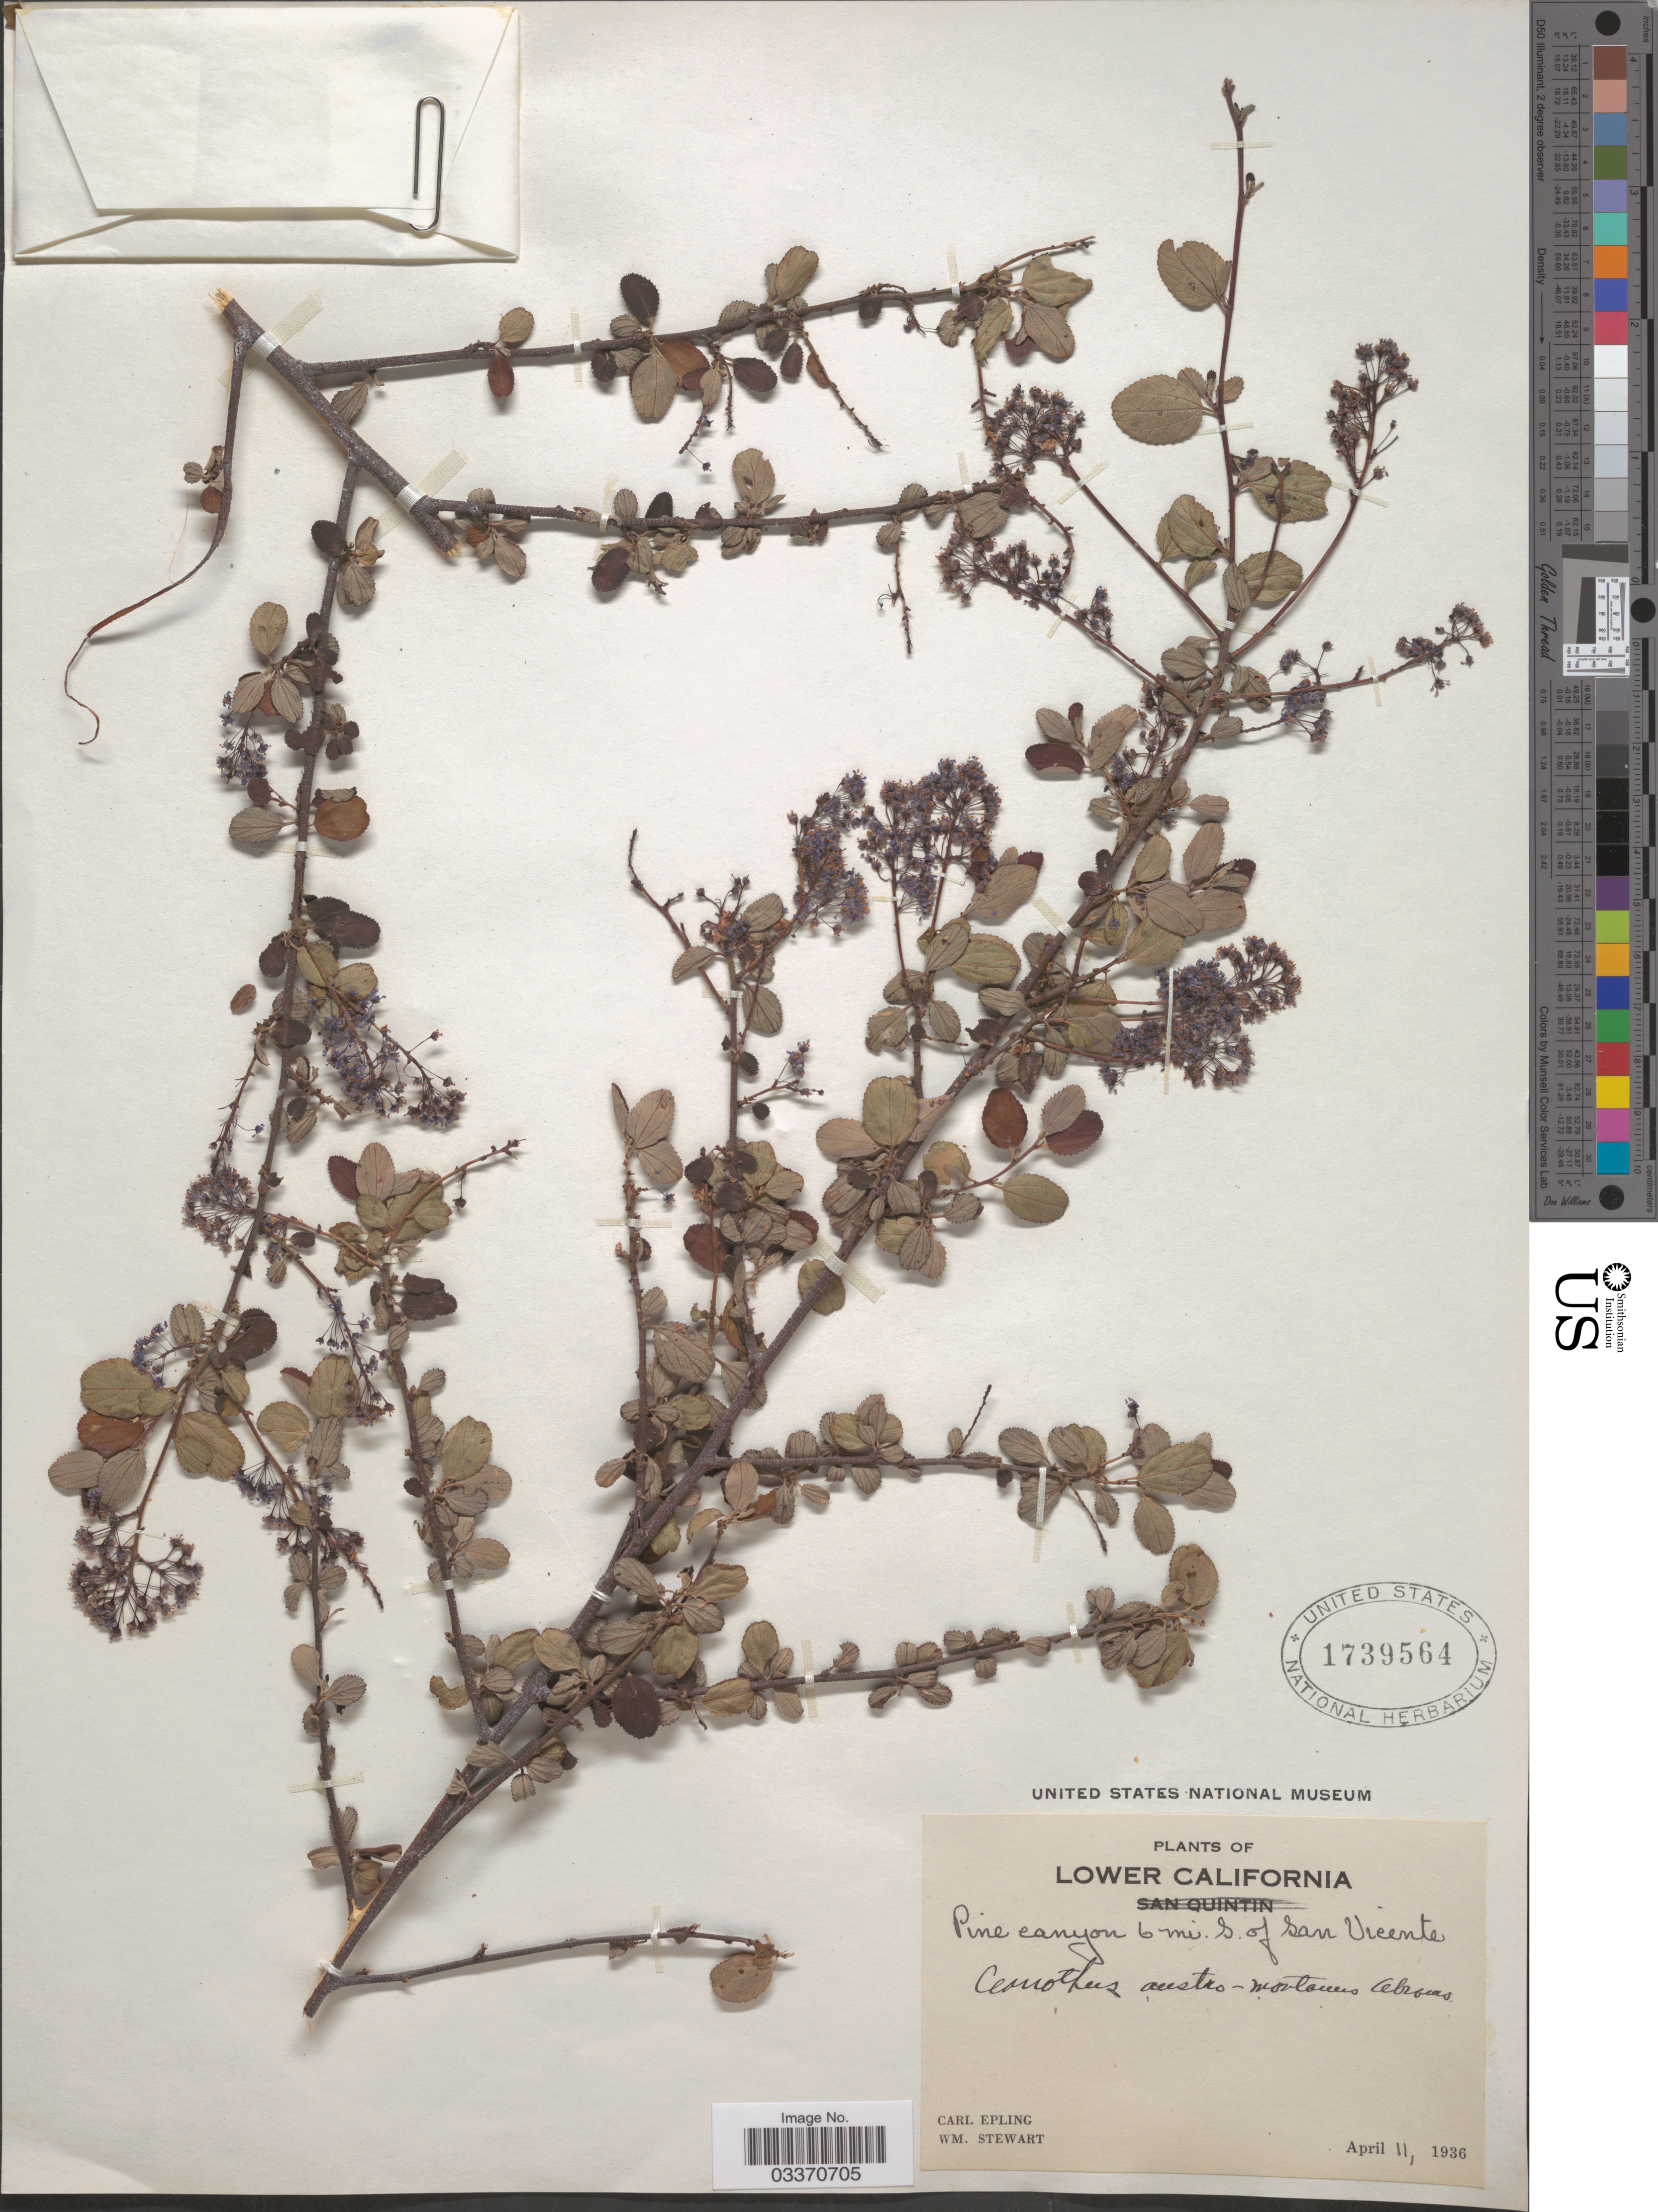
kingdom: Plantae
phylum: Tracheophyta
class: Magnoliopsida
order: Rosales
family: Rhamnaceae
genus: Ceanothus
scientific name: Ceanothus austromontanus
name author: Abrams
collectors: C. C. Epling & W. Stewart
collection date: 1936-04-11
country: Mexico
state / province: Baja California Norte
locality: Lower California. Pine canyon 6 mi. S. of San Vicente.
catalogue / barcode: US 1739564